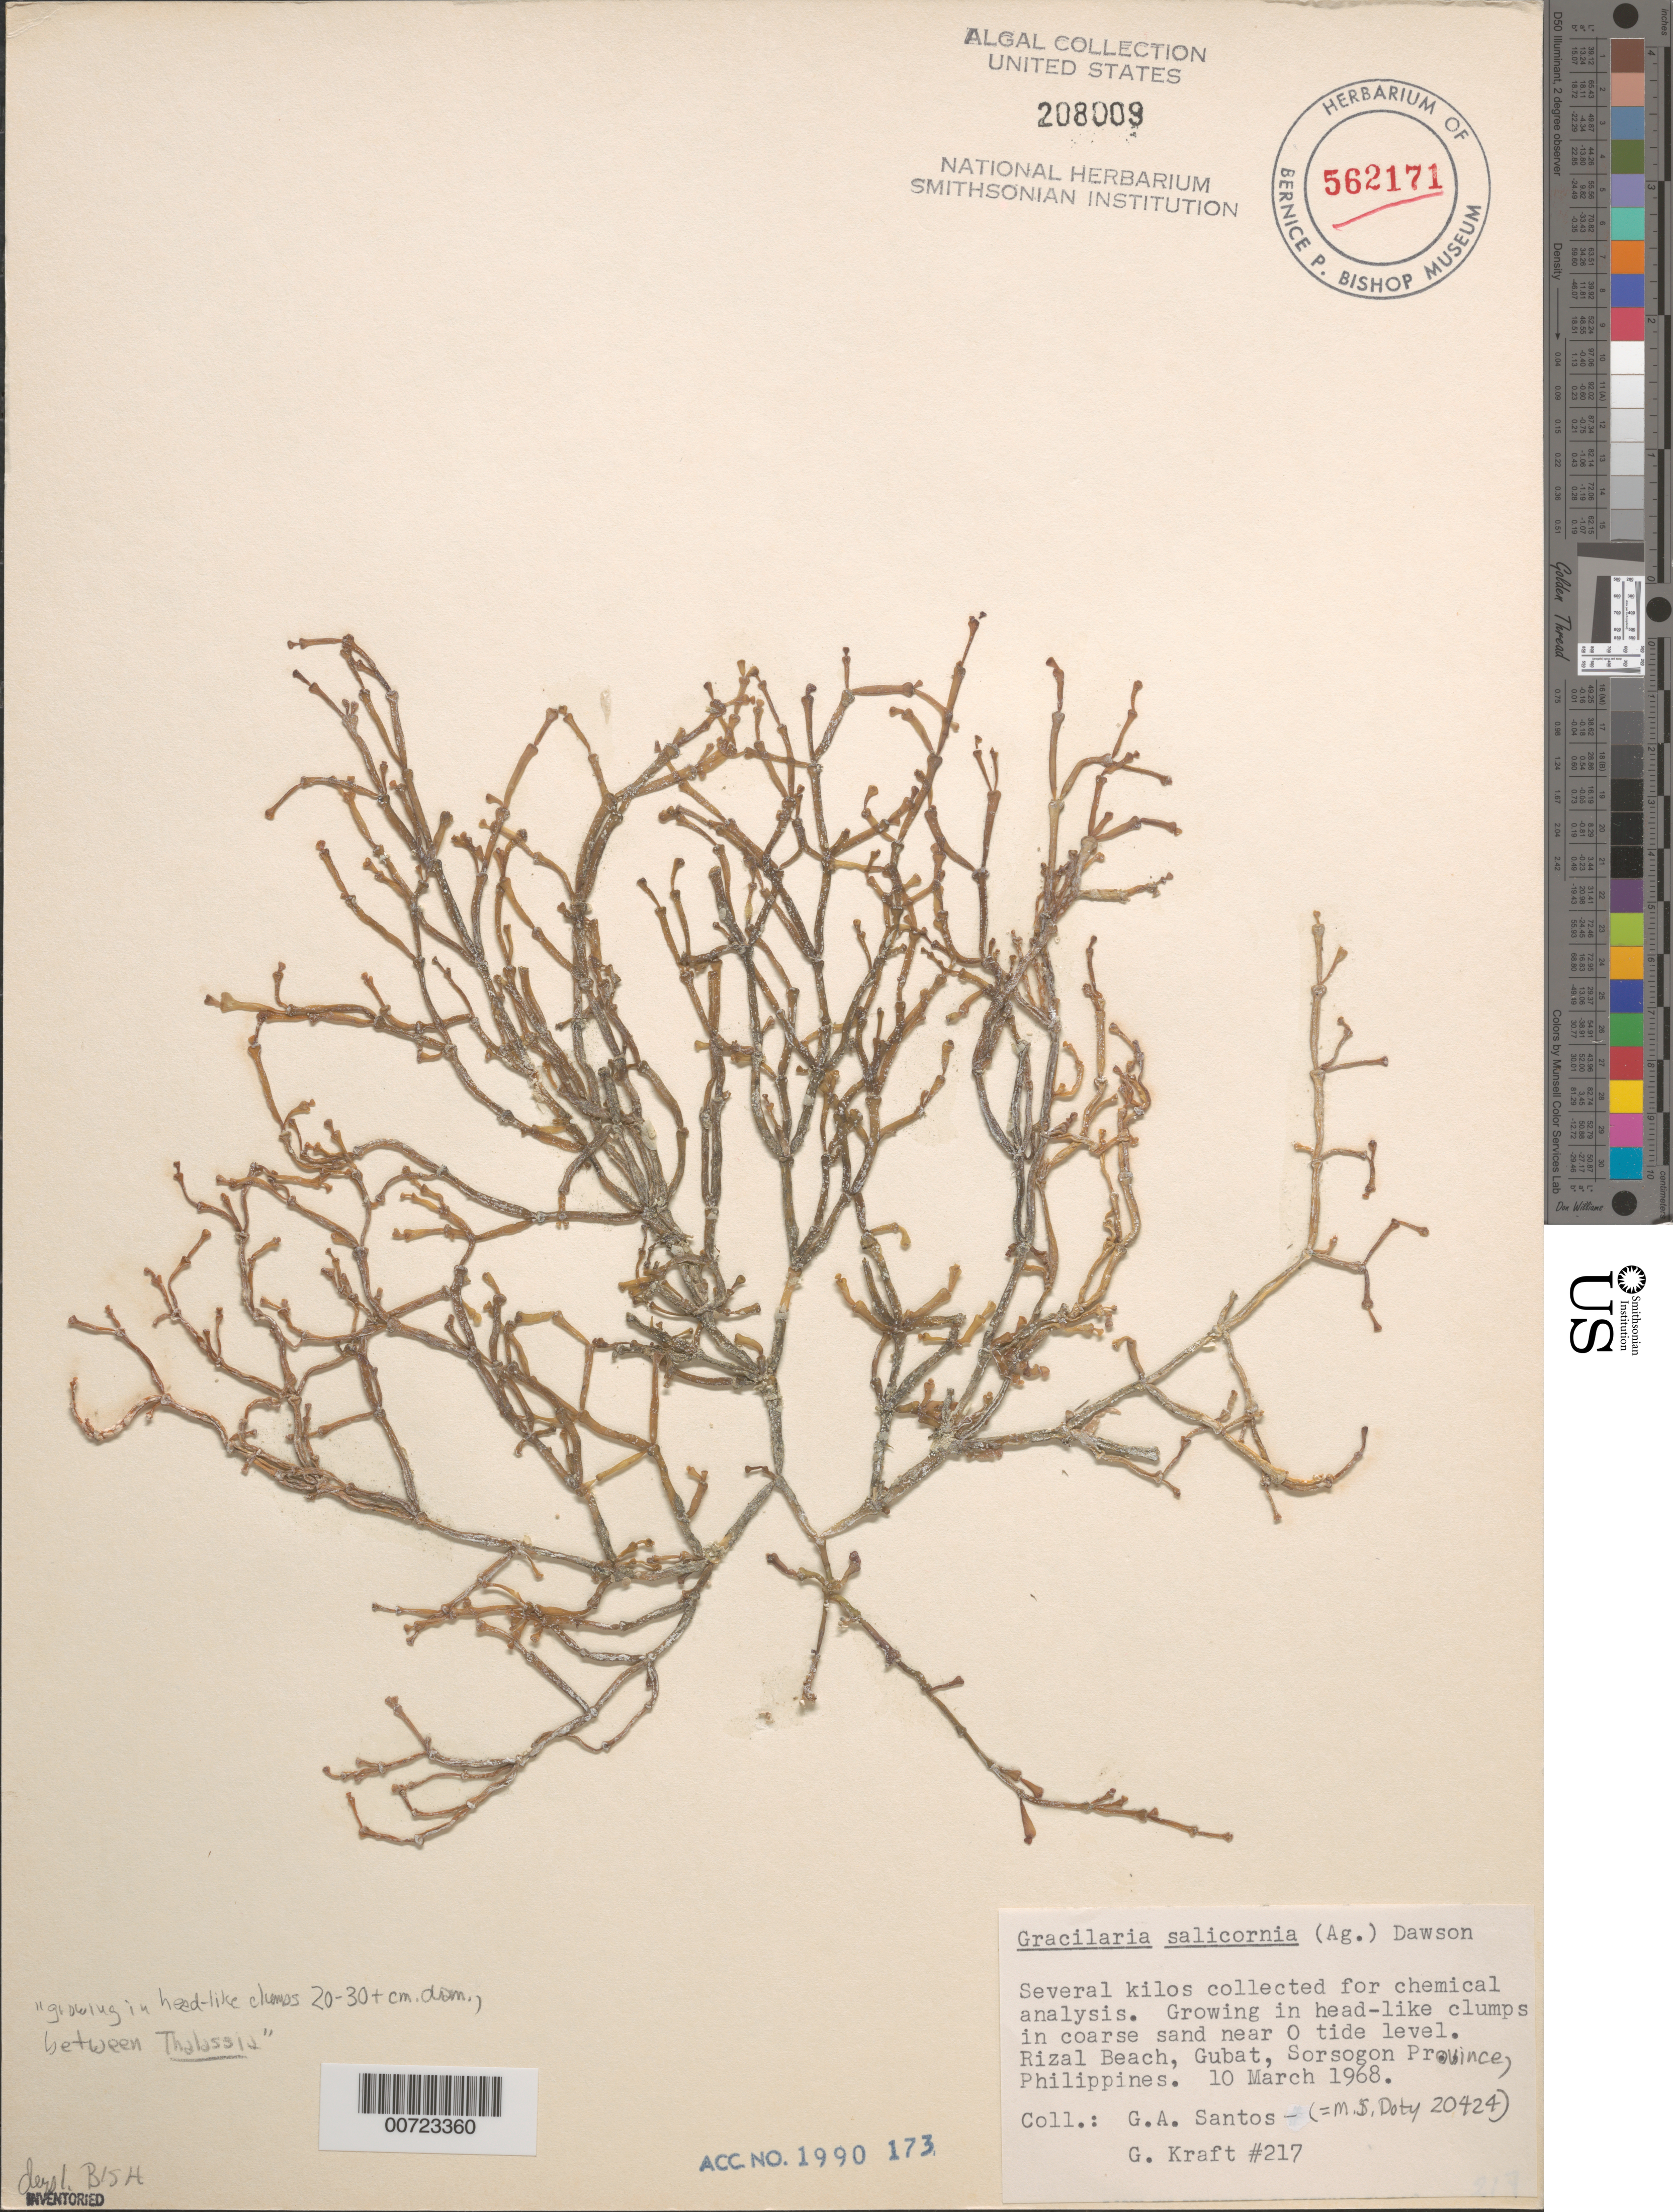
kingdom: Plantae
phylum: Rhodophyta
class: Florideophyceae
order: Gracilariales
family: Gracilariaceae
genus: Gracilaria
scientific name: Gracilaria salicornia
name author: (C. Agardh) E.Y. Dawson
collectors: G. Santos & G. T. Kraft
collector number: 217 & MSD 20424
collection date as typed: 10 Mar 1968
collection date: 1968-03-10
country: Philippines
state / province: Bicol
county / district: Sorsogon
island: Luzon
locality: Rizal Beach, Gubat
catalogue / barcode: US 208009